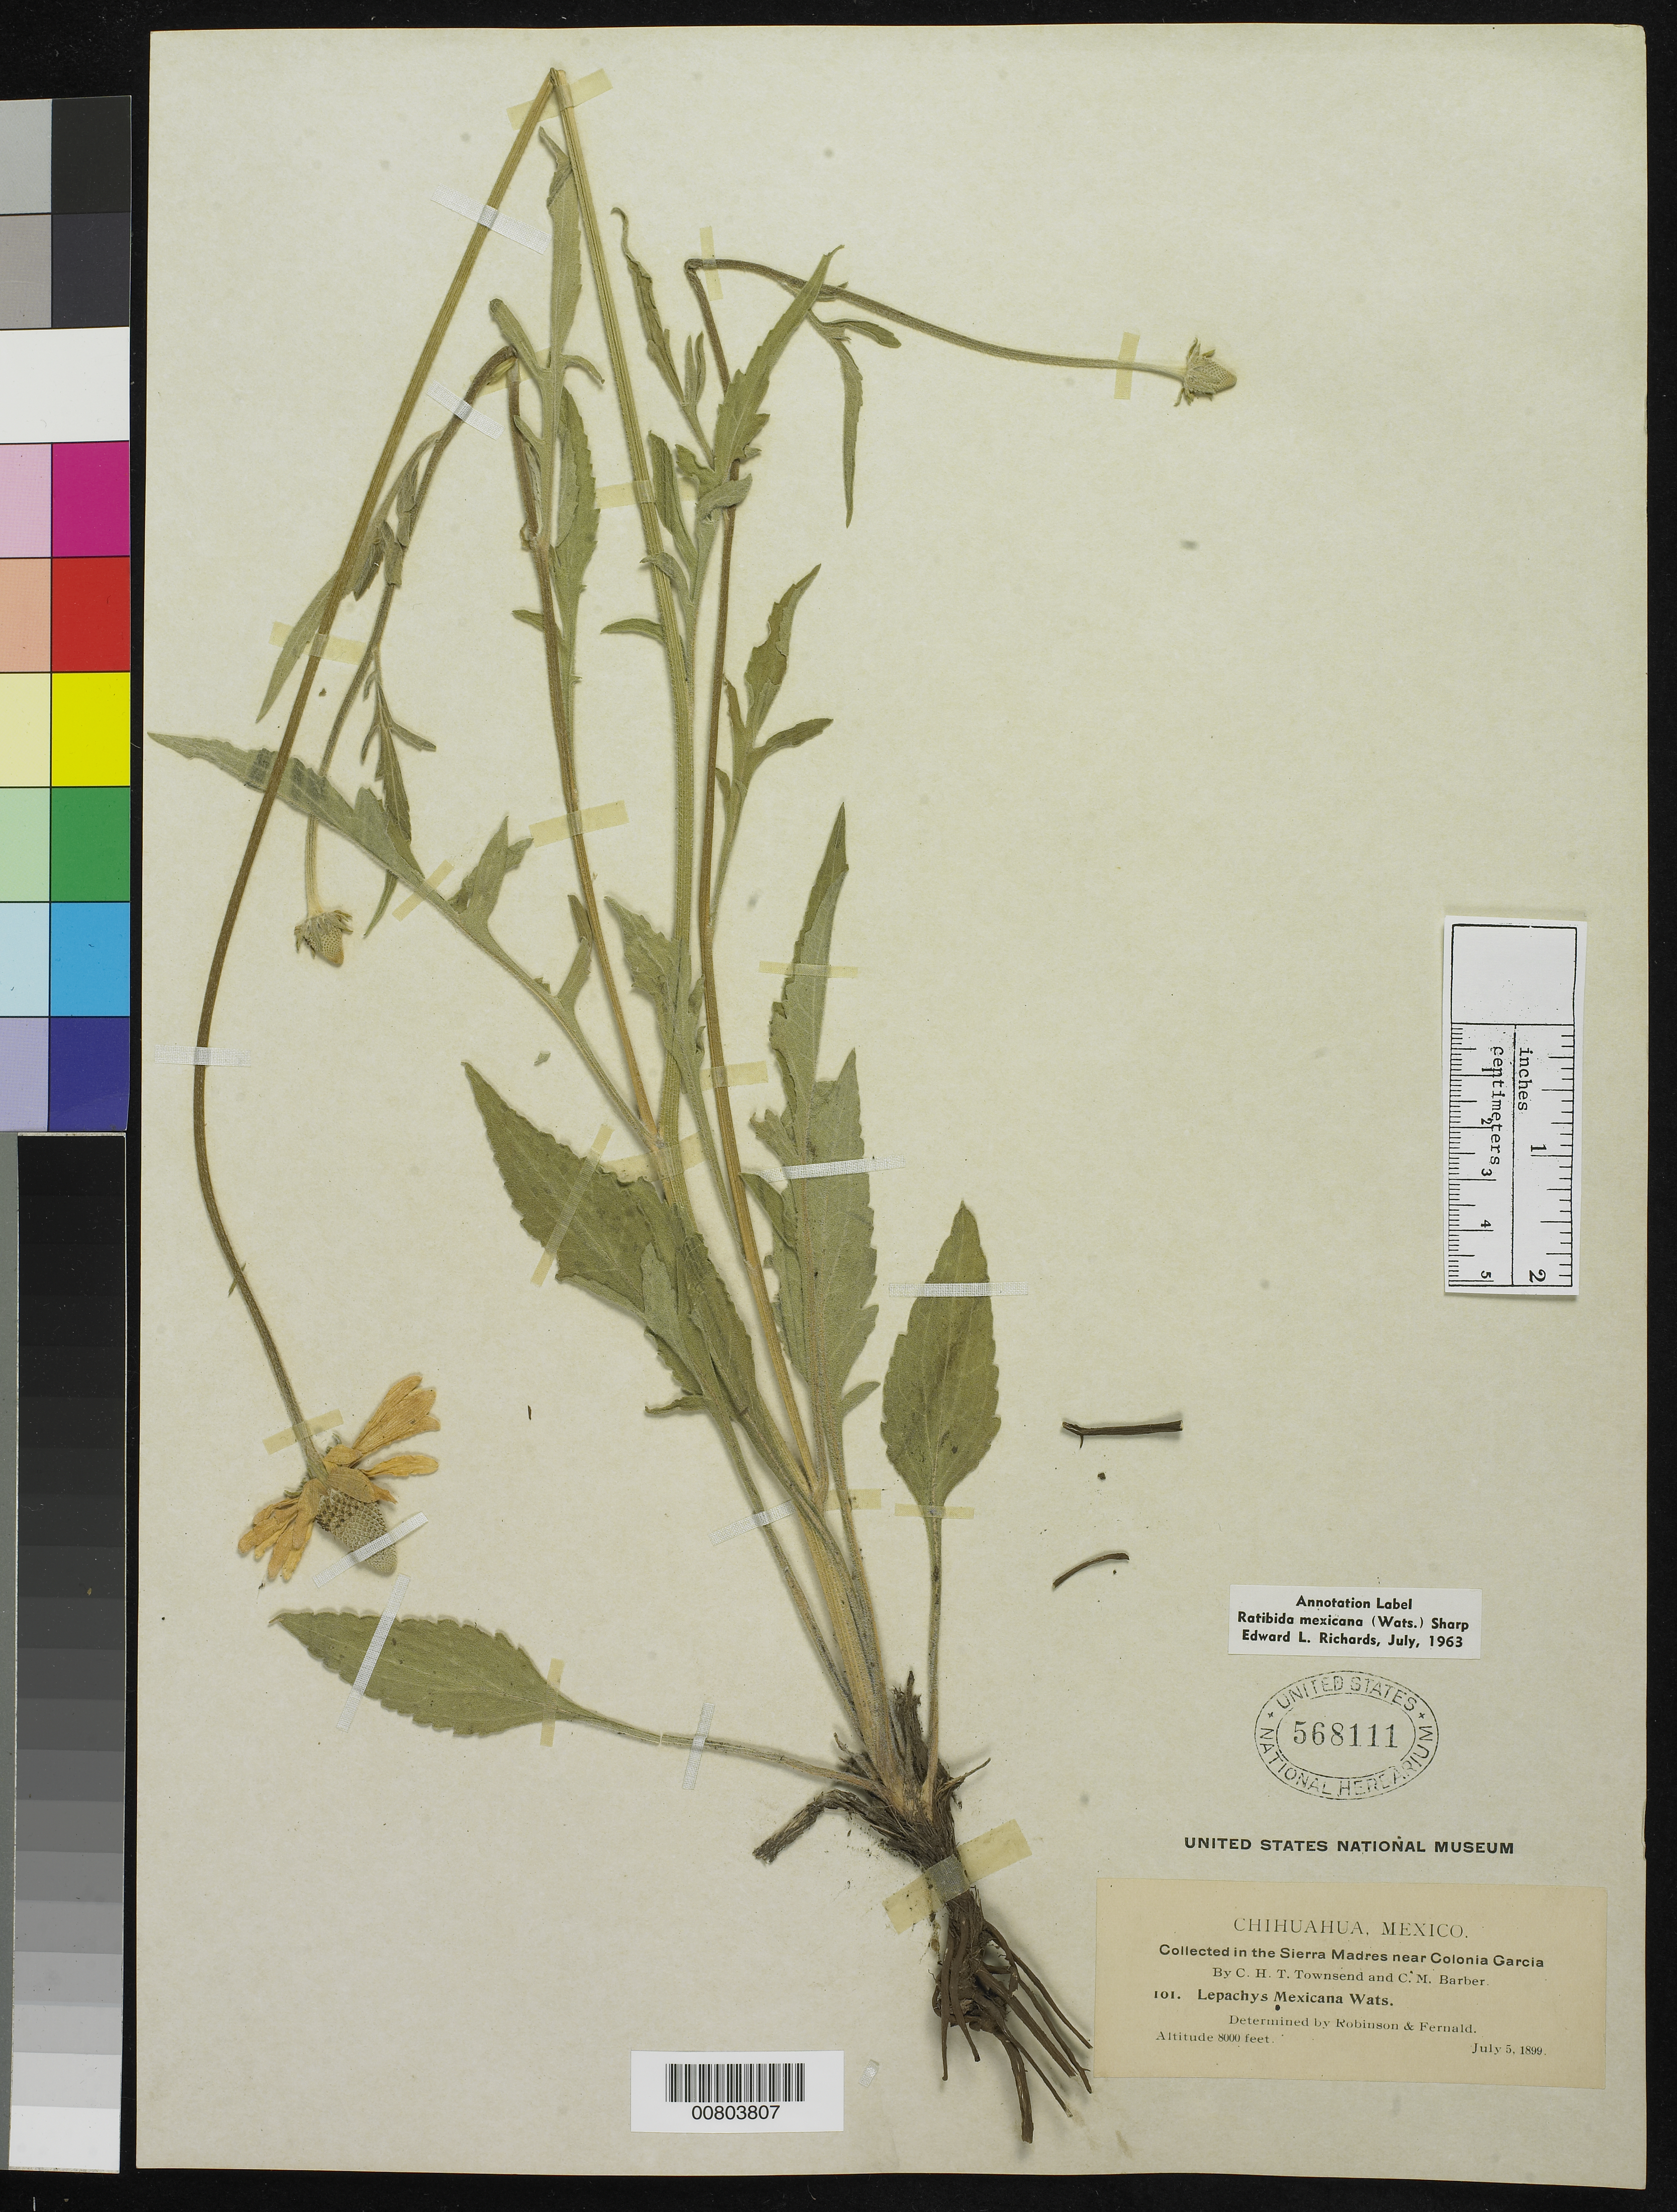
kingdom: Plantae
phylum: Tracheophyta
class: Magnoliopsida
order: Asterales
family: Asteraceae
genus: Ratibida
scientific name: Ratibida mexicana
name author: (S. Watson) W.M. Sharp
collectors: C. H. T. Townsend & C. Barber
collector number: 101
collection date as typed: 05 Jul 1899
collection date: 1899-07-05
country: Mexico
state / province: Chihuahua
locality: Sierra Madre near Colonia García.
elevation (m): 2438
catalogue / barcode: US 568111